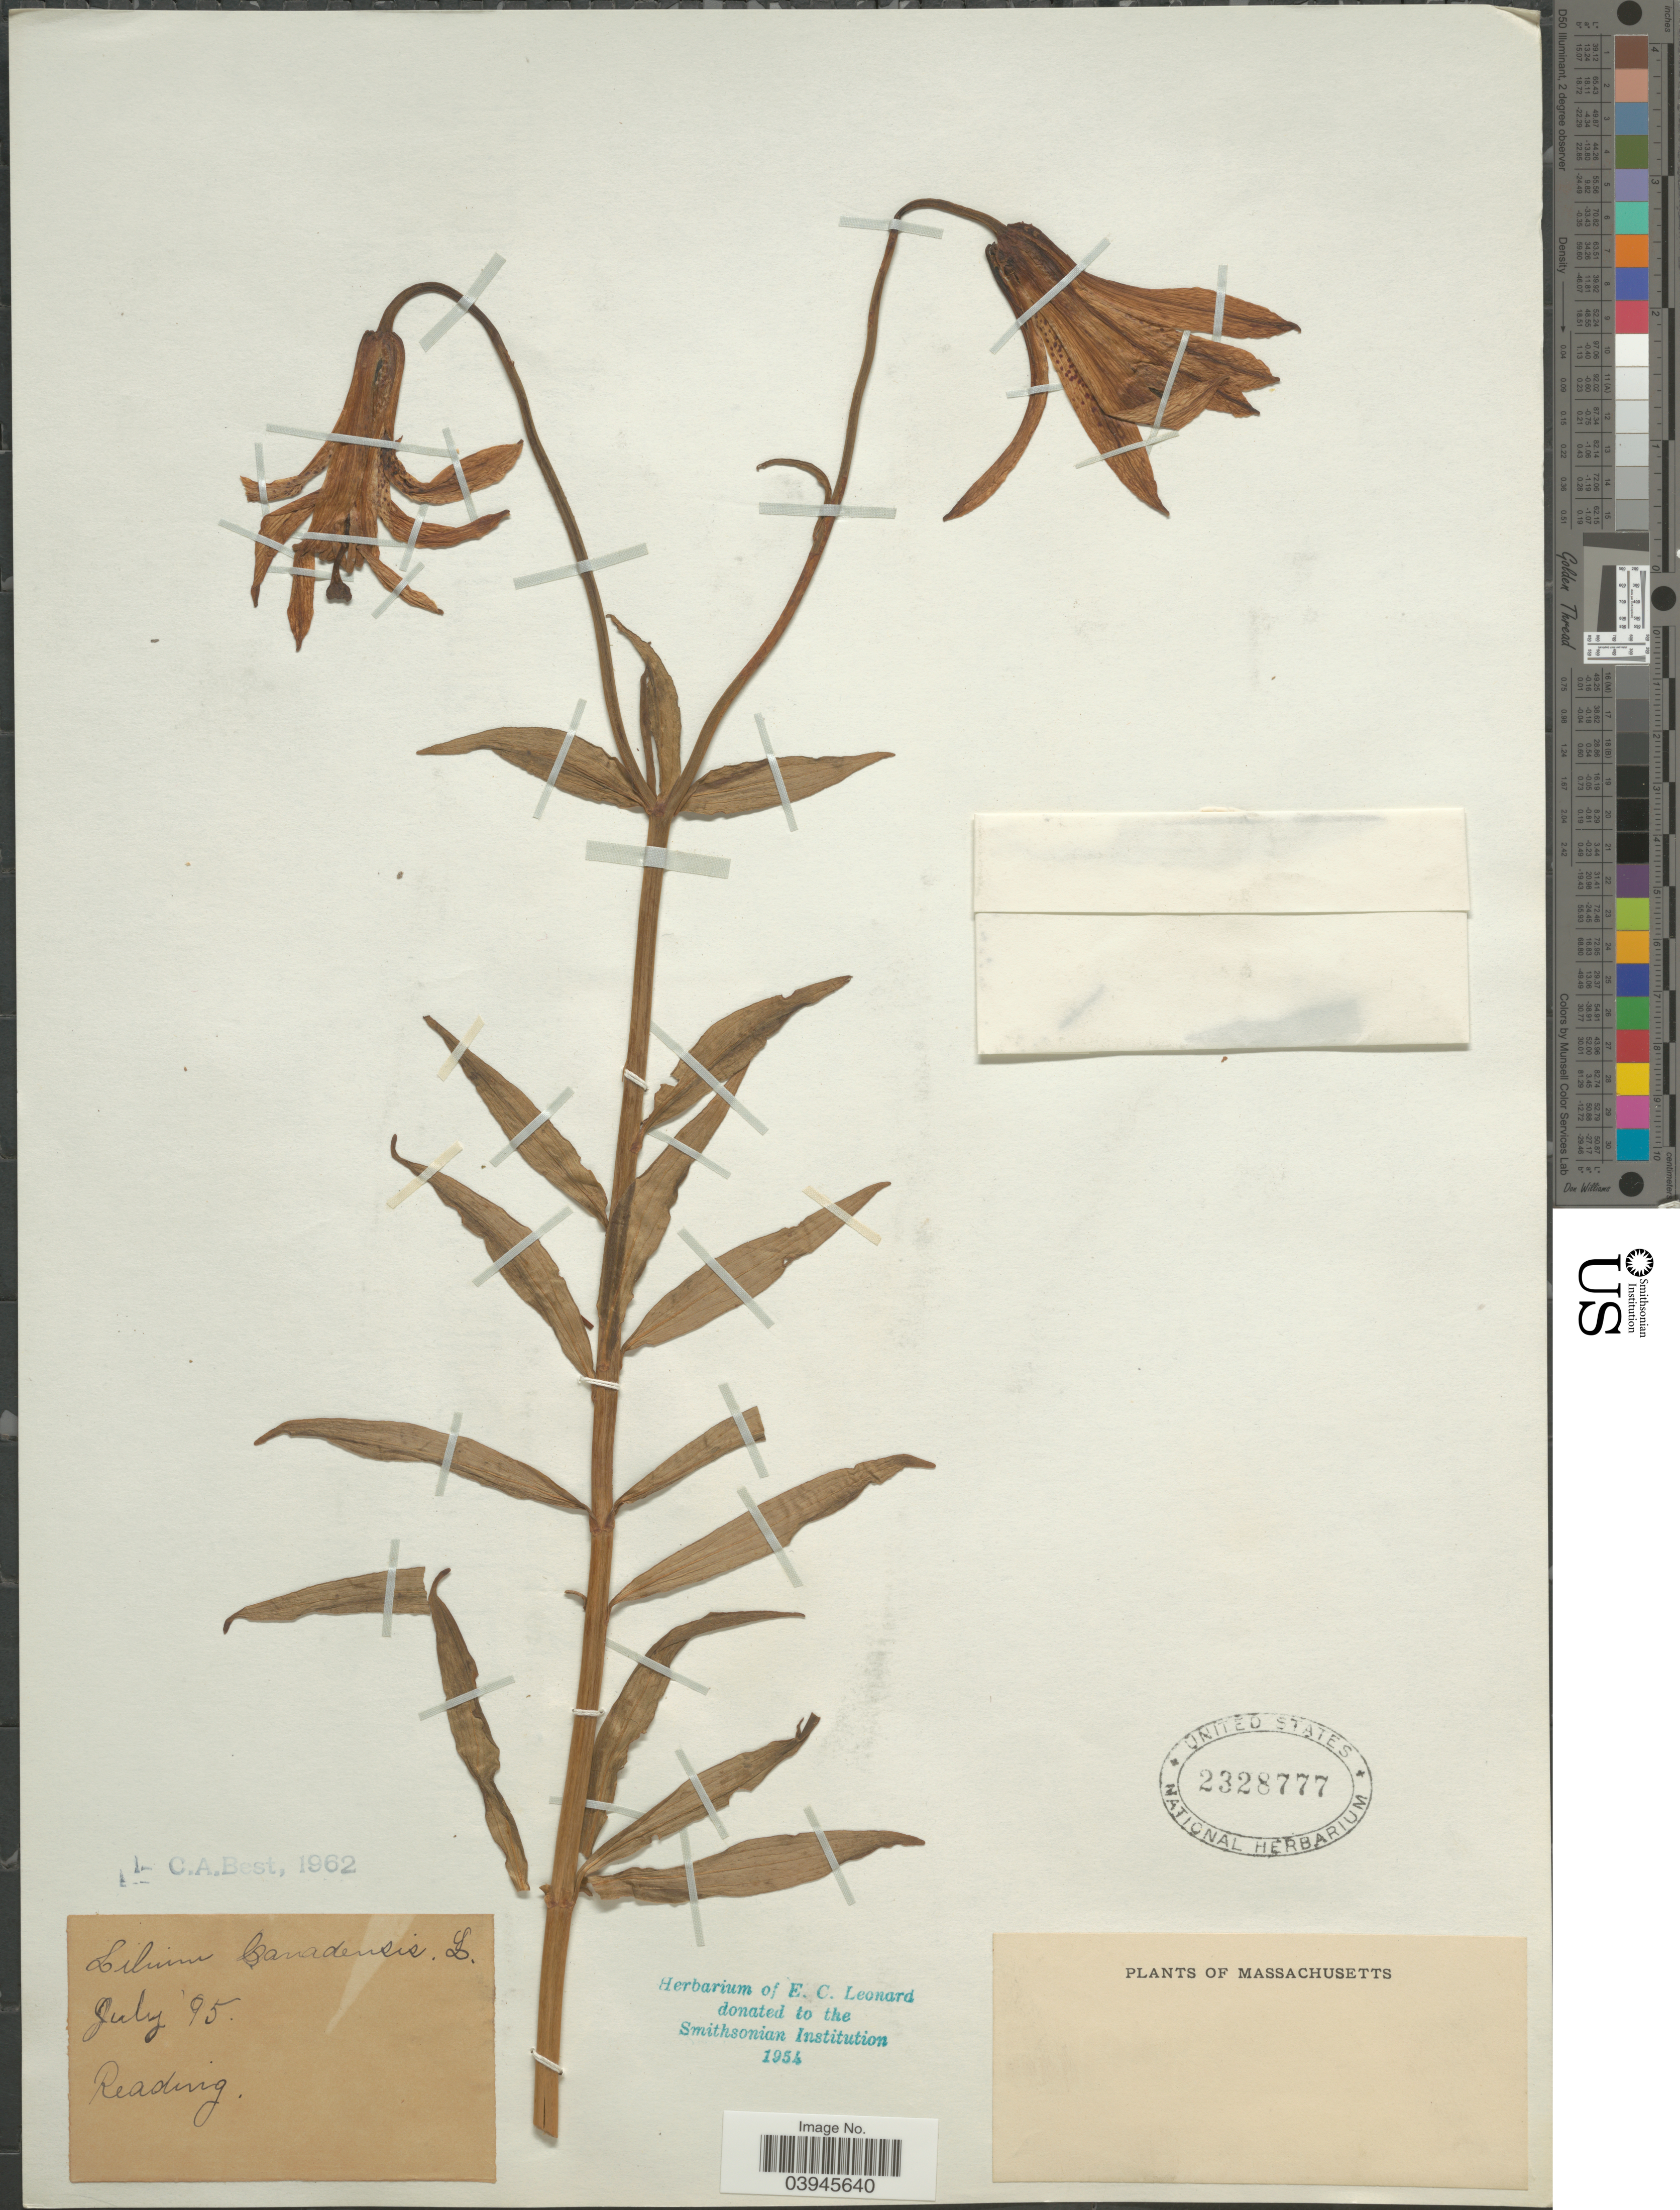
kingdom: Plantae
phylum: Tracheophyta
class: Liliopsida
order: Liliales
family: Liliaceae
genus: Lilium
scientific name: Lilium canadense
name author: L.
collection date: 1995-07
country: United States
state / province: Massachusetts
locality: Reading.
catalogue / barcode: US 2328777